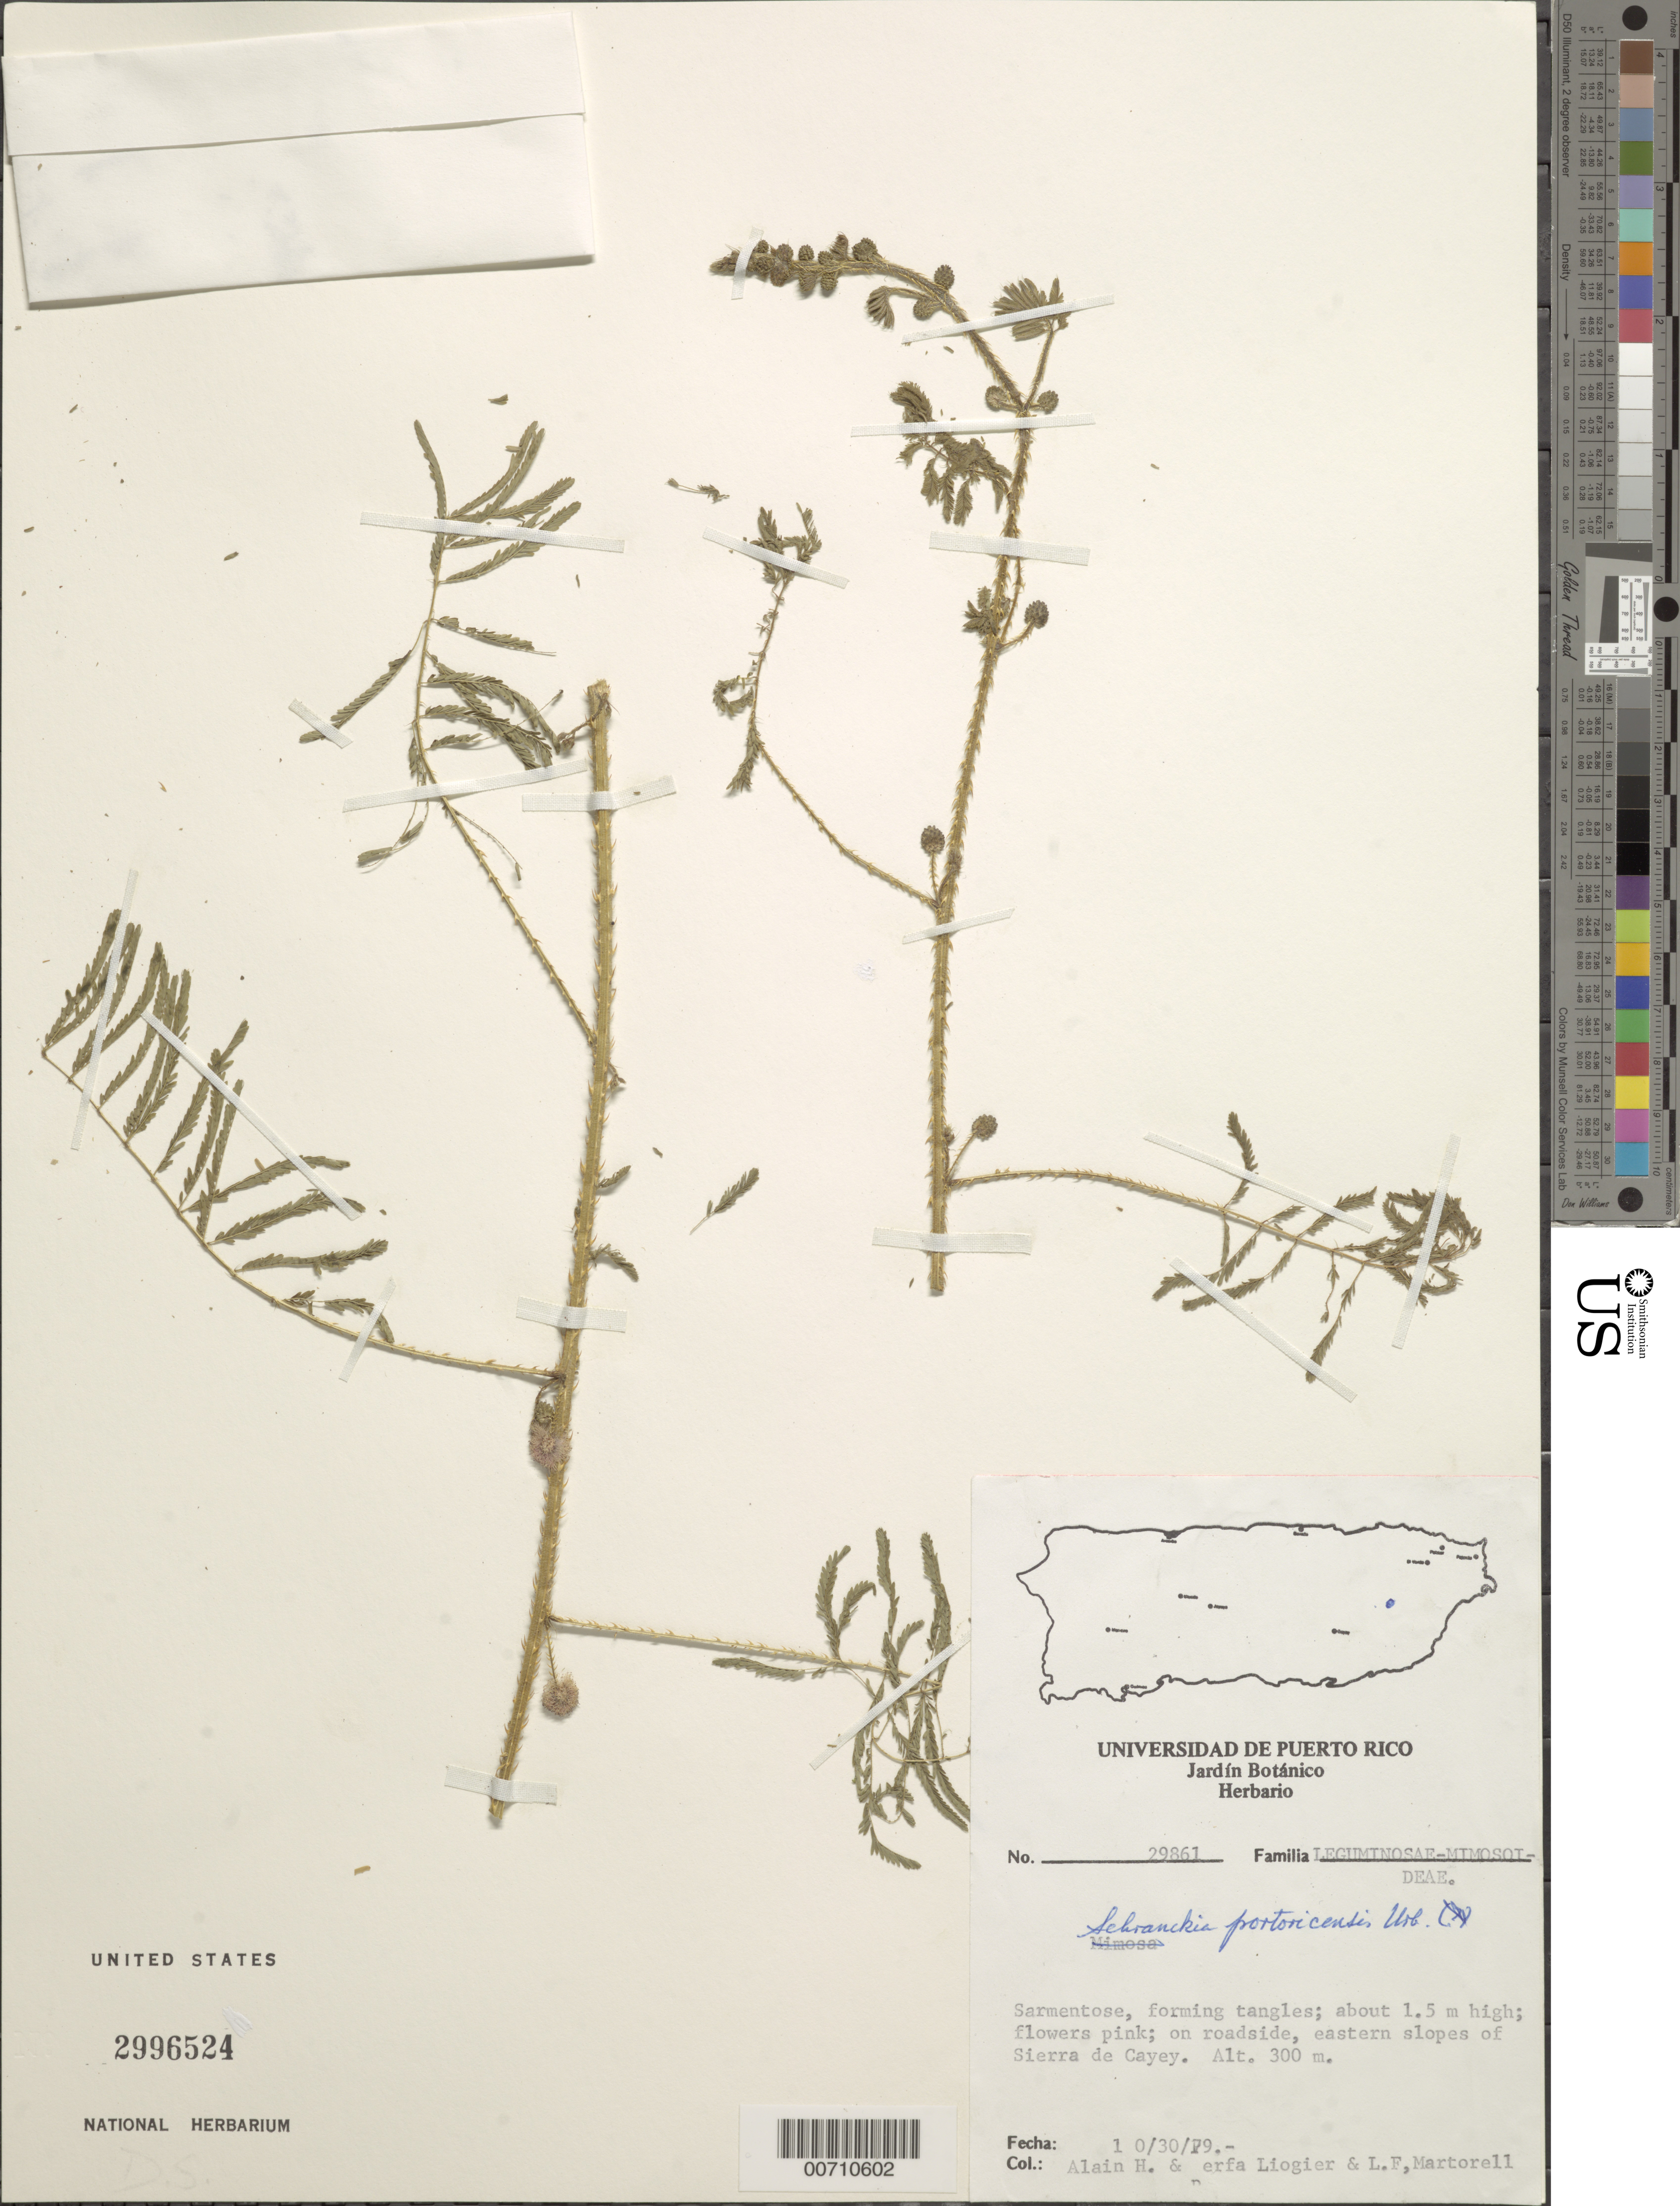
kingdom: Plantae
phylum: Tracheophyta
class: Magnoliopsida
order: Fabales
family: Fabaceae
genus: Mimosa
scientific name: Mimosa quadrivalvis var. urbaniana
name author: Barneby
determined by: Strong, M. T., (US), Smithsonian Institution - National Museum of Natural History (UNITED STATES)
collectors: A. H. Liogier, M. P. Liogier & L. Martorell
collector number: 29861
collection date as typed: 30 Oct 1979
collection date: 1979-10-30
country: Puerto Rico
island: Greater Antilles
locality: Sierra de Cayey, E slopes of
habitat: Roadside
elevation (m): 300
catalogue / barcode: US 2996524